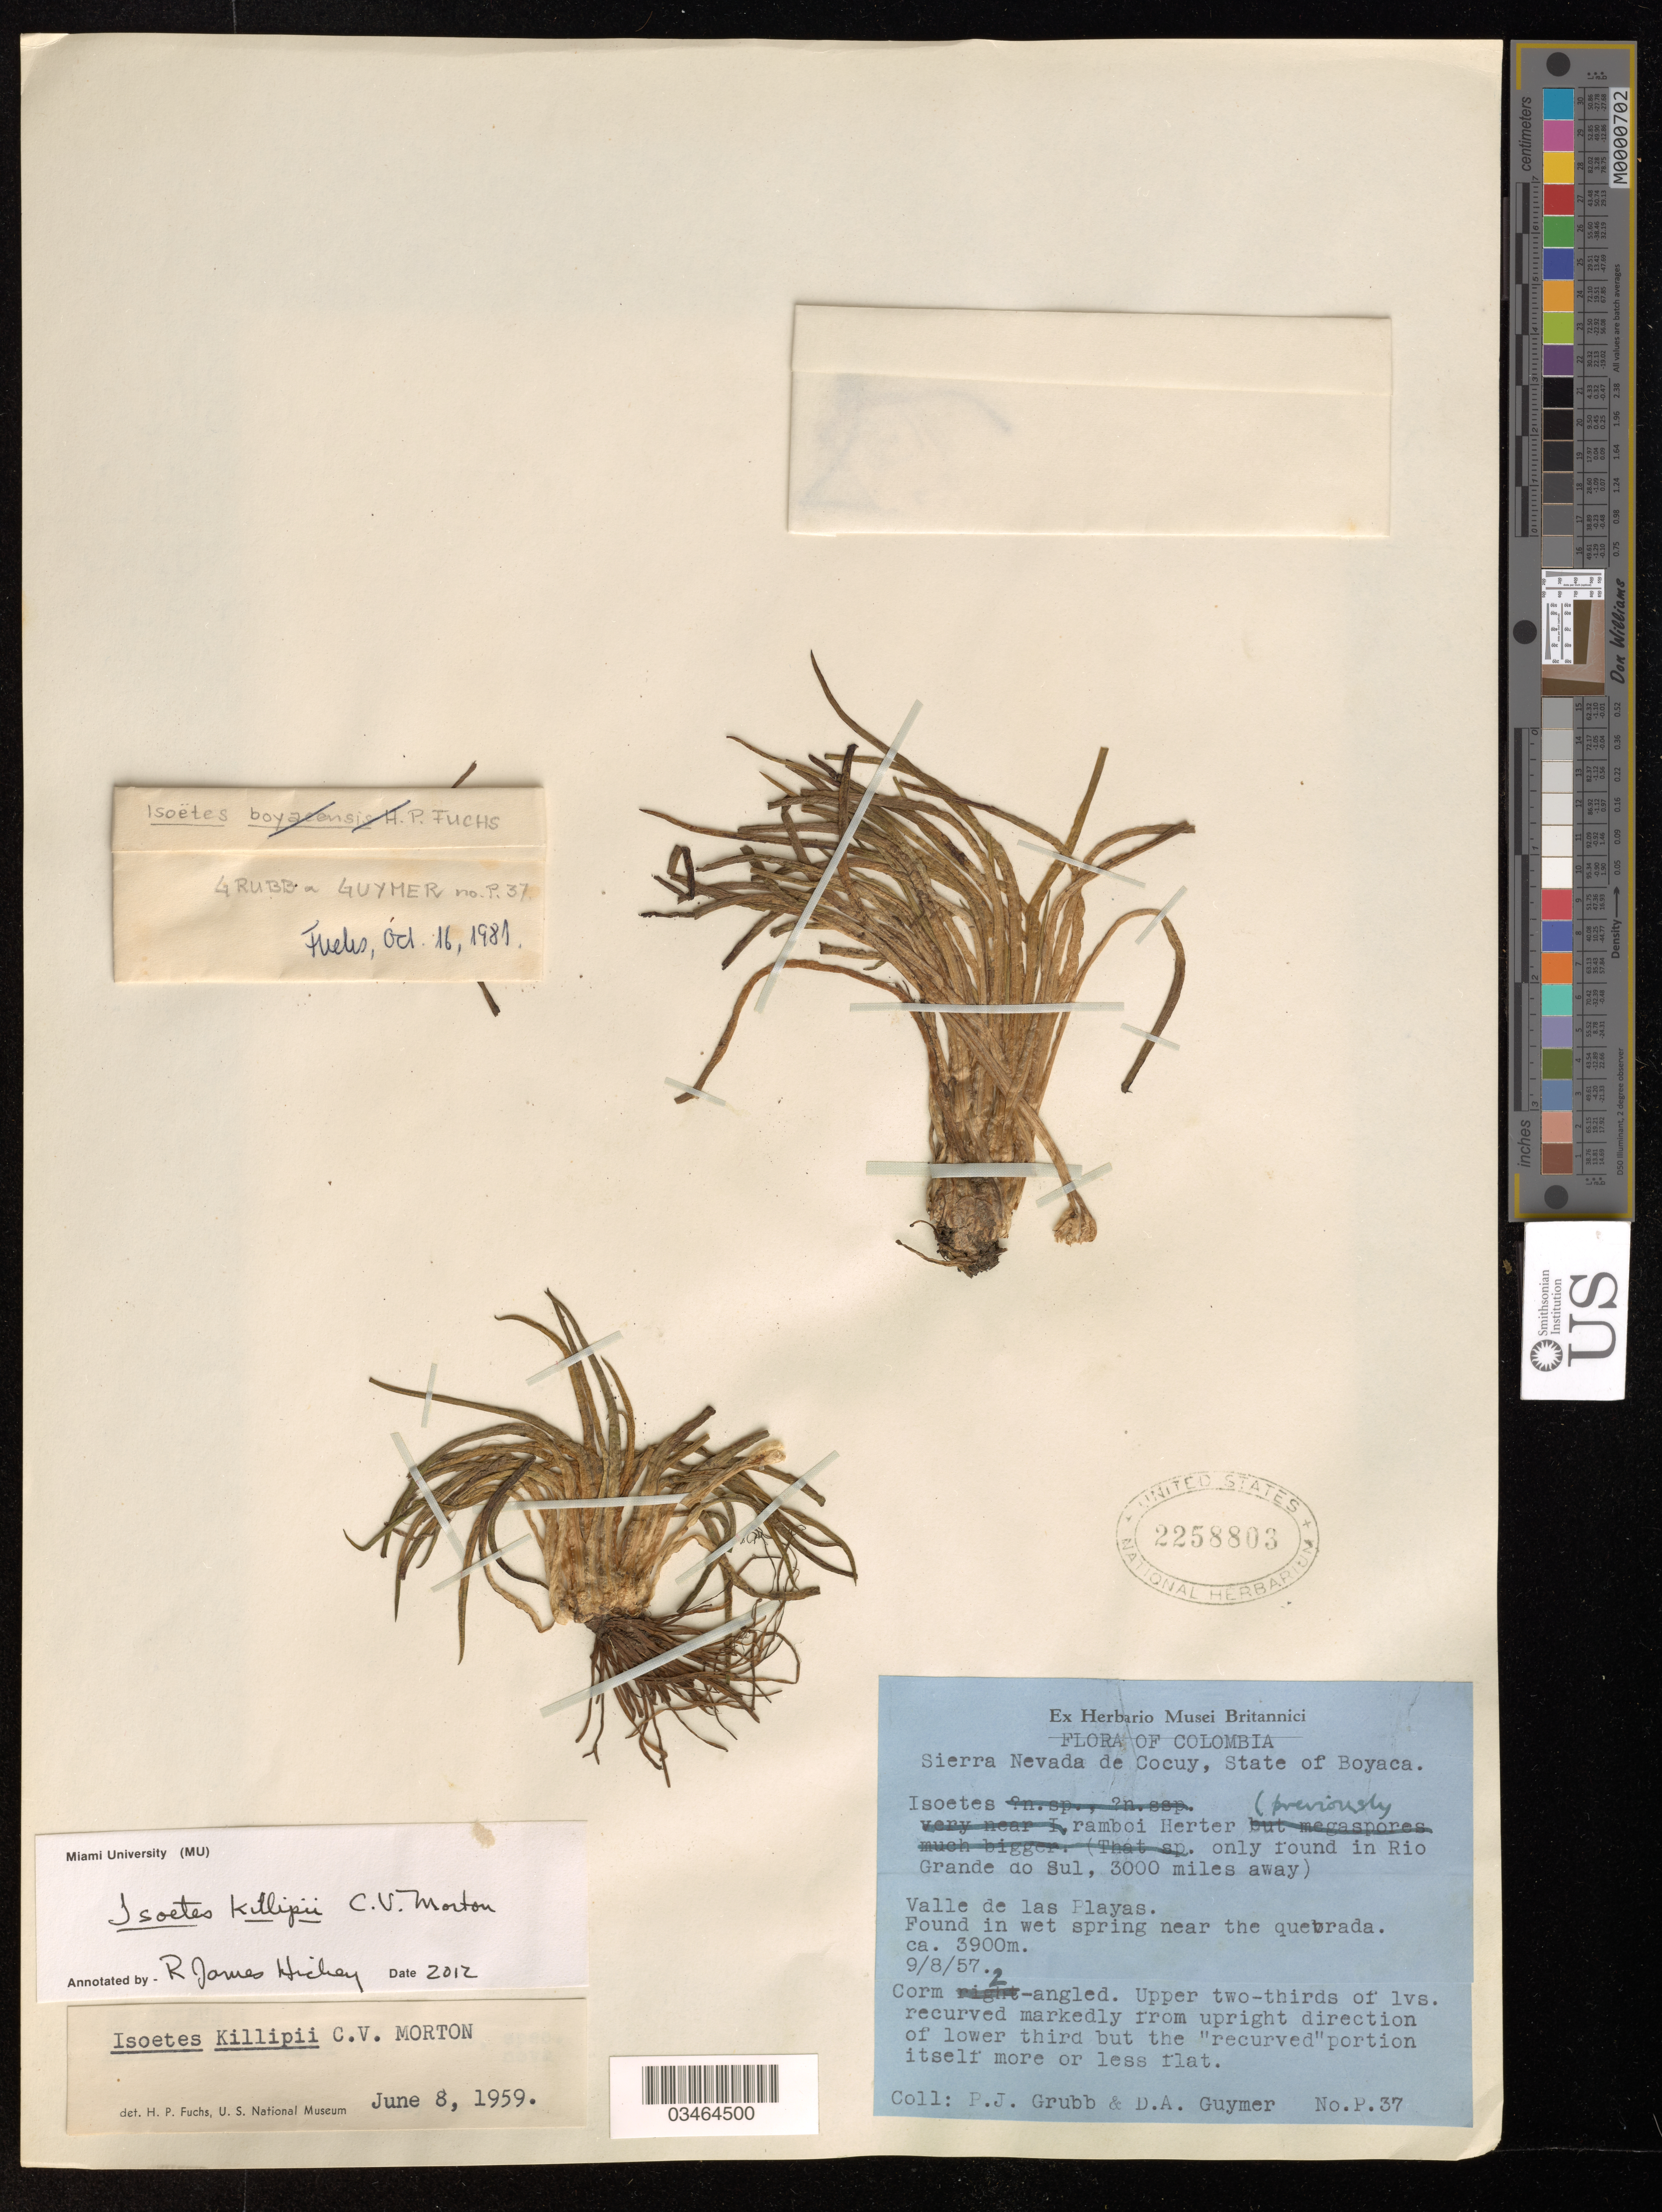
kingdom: Plantae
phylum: Tracheophyta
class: Lycopodiopsida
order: Isoetales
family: Isoetaceae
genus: Isoetes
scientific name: Isoetes killipii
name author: C.V. Morton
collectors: P. J. Grubb & D. Guymer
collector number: P. 37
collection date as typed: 9 8 57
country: Colombia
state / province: Boyacá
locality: Sierra Nevada de Cocuy. Ramboi Herter (previously only round in Rio Grande do Sul, 3000 miles away). Valle de las Playas.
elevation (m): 3900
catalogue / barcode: US 2258803